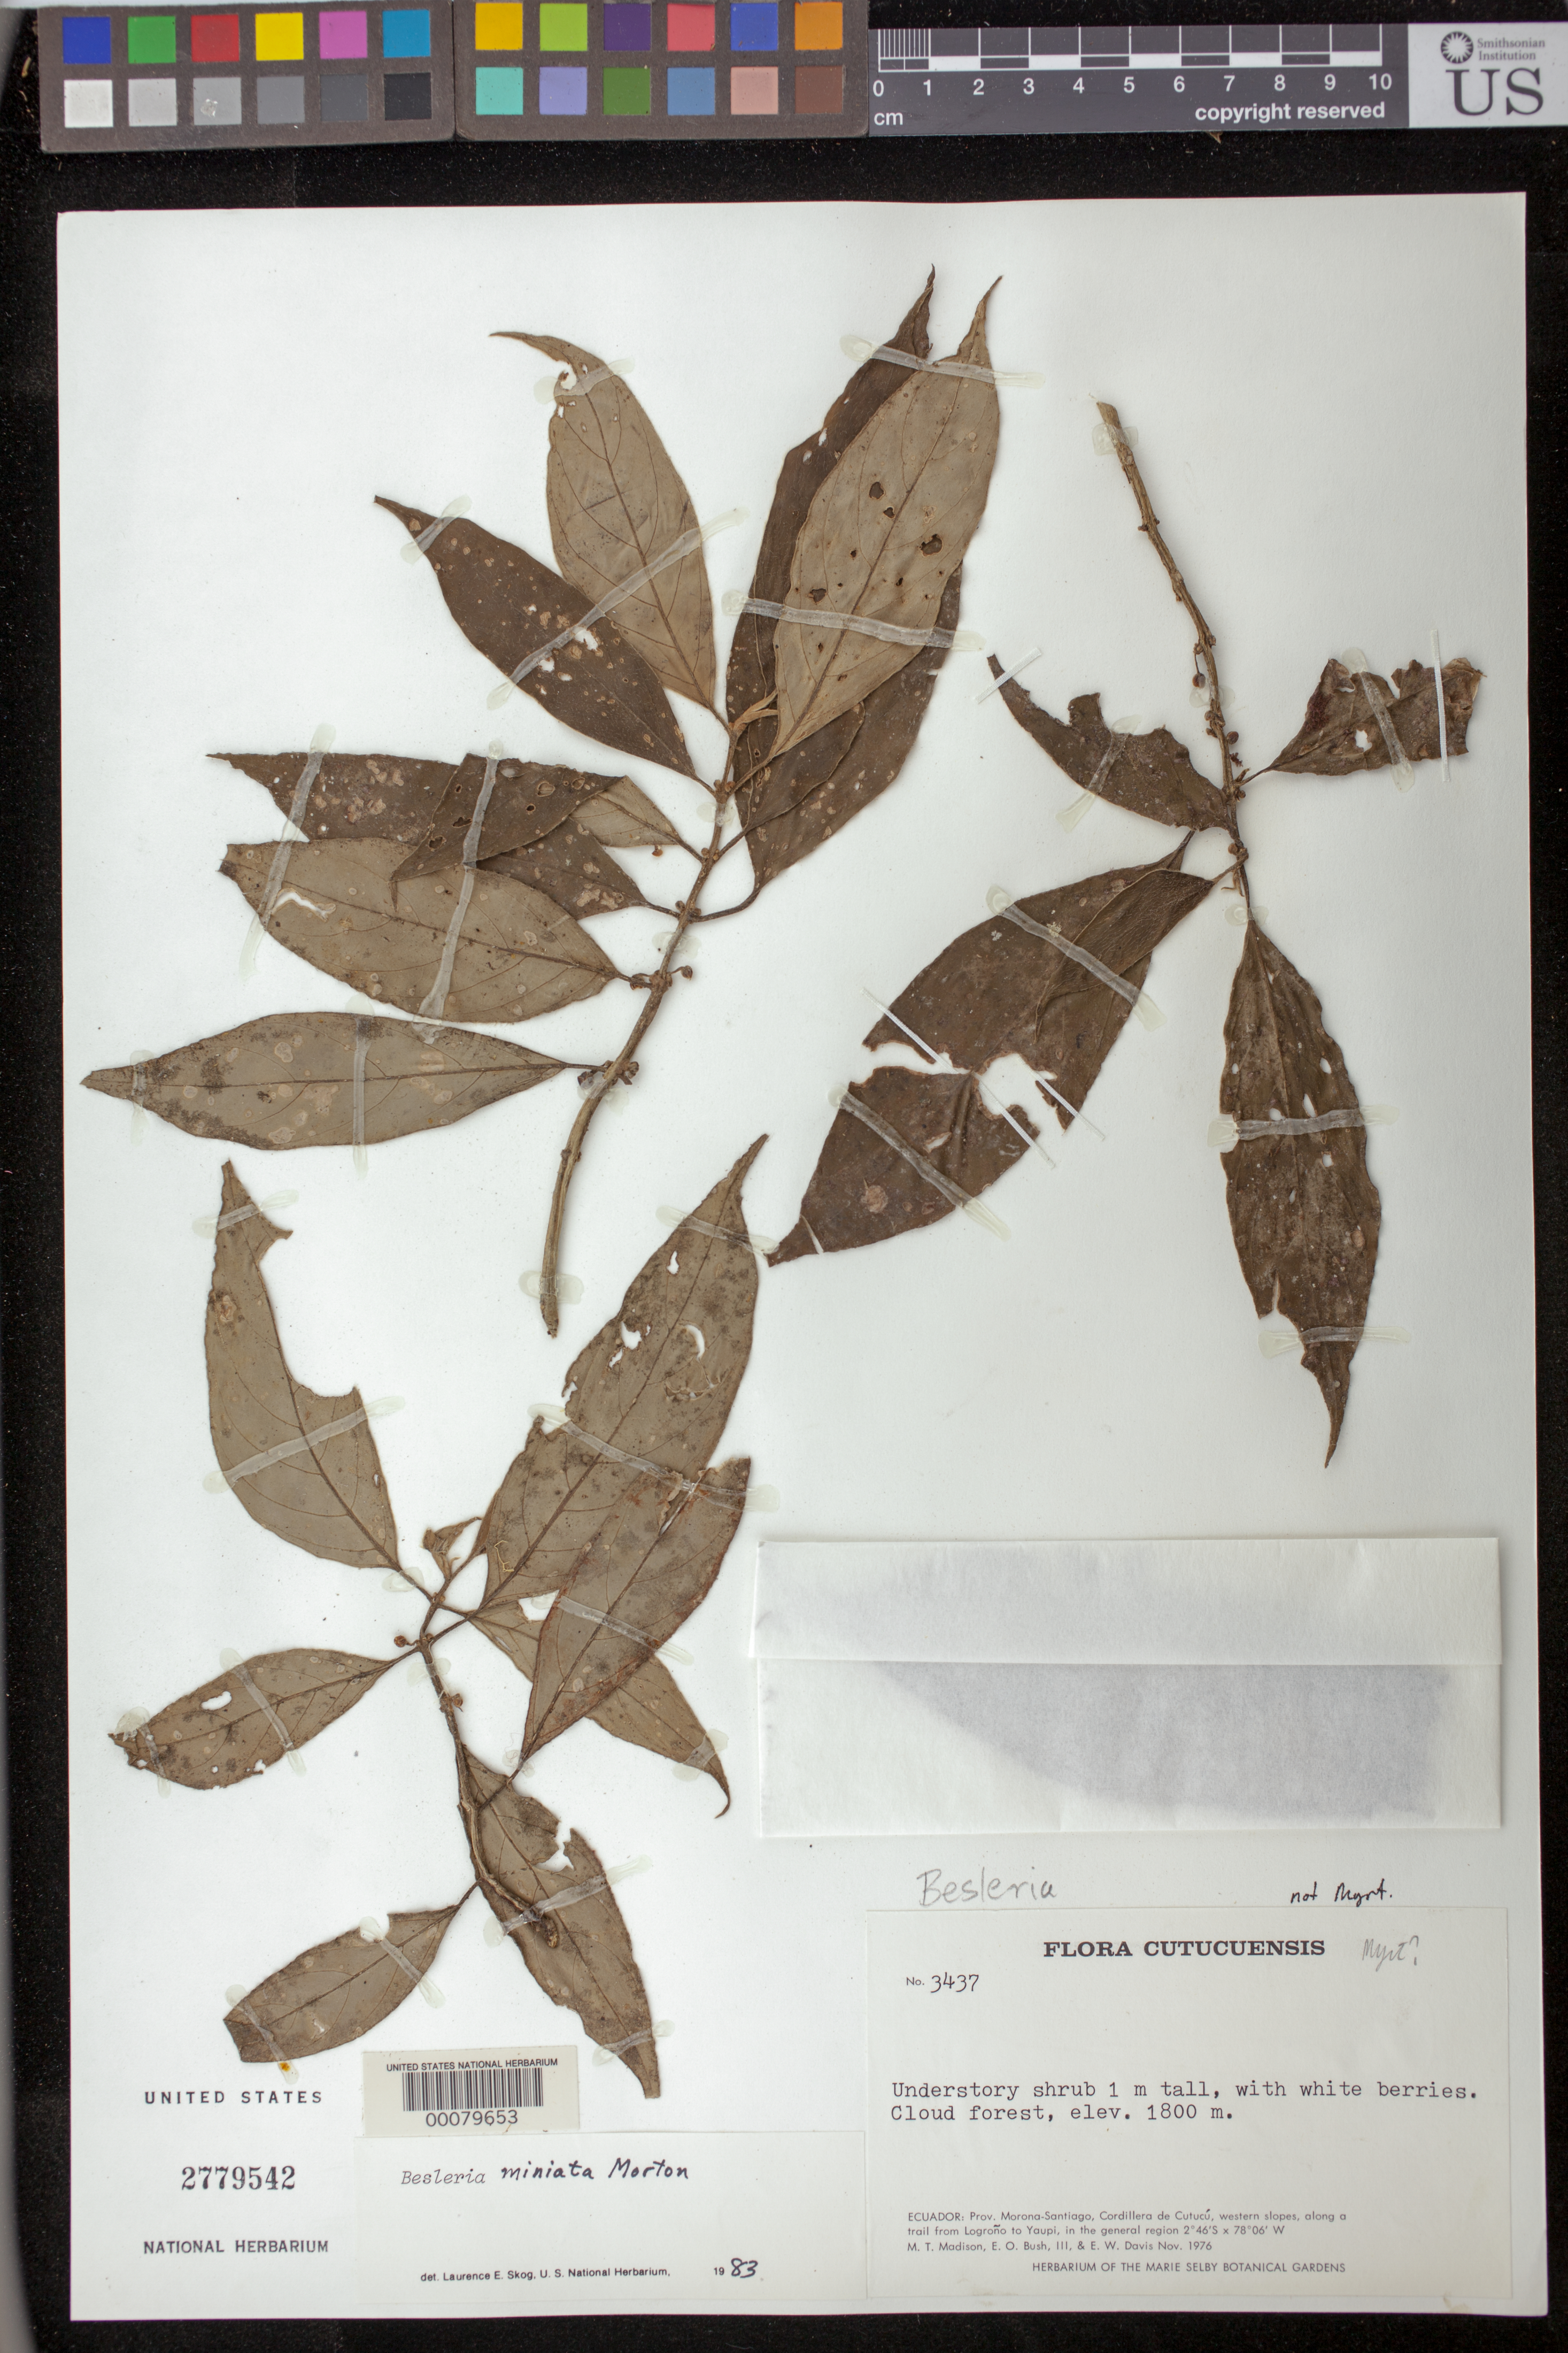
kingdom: Plantae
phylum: Tracheophyta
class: Magnoliopsida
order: Lamiales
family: Gesneriaceae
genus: Besleria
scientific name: Besleria miniata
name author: C.V. Morton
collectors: M. T. Madison, E. O. Bush & E. W. Davis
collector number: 3437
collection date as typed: Nov 1976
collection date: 1976-11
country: Ecuador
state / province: Morona-Santiago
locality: Cordillera de Cutucú, western slopes, along a trail from Logroño to Yaupi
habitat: Cloud forest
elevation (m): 1800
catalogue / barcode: US 2779542